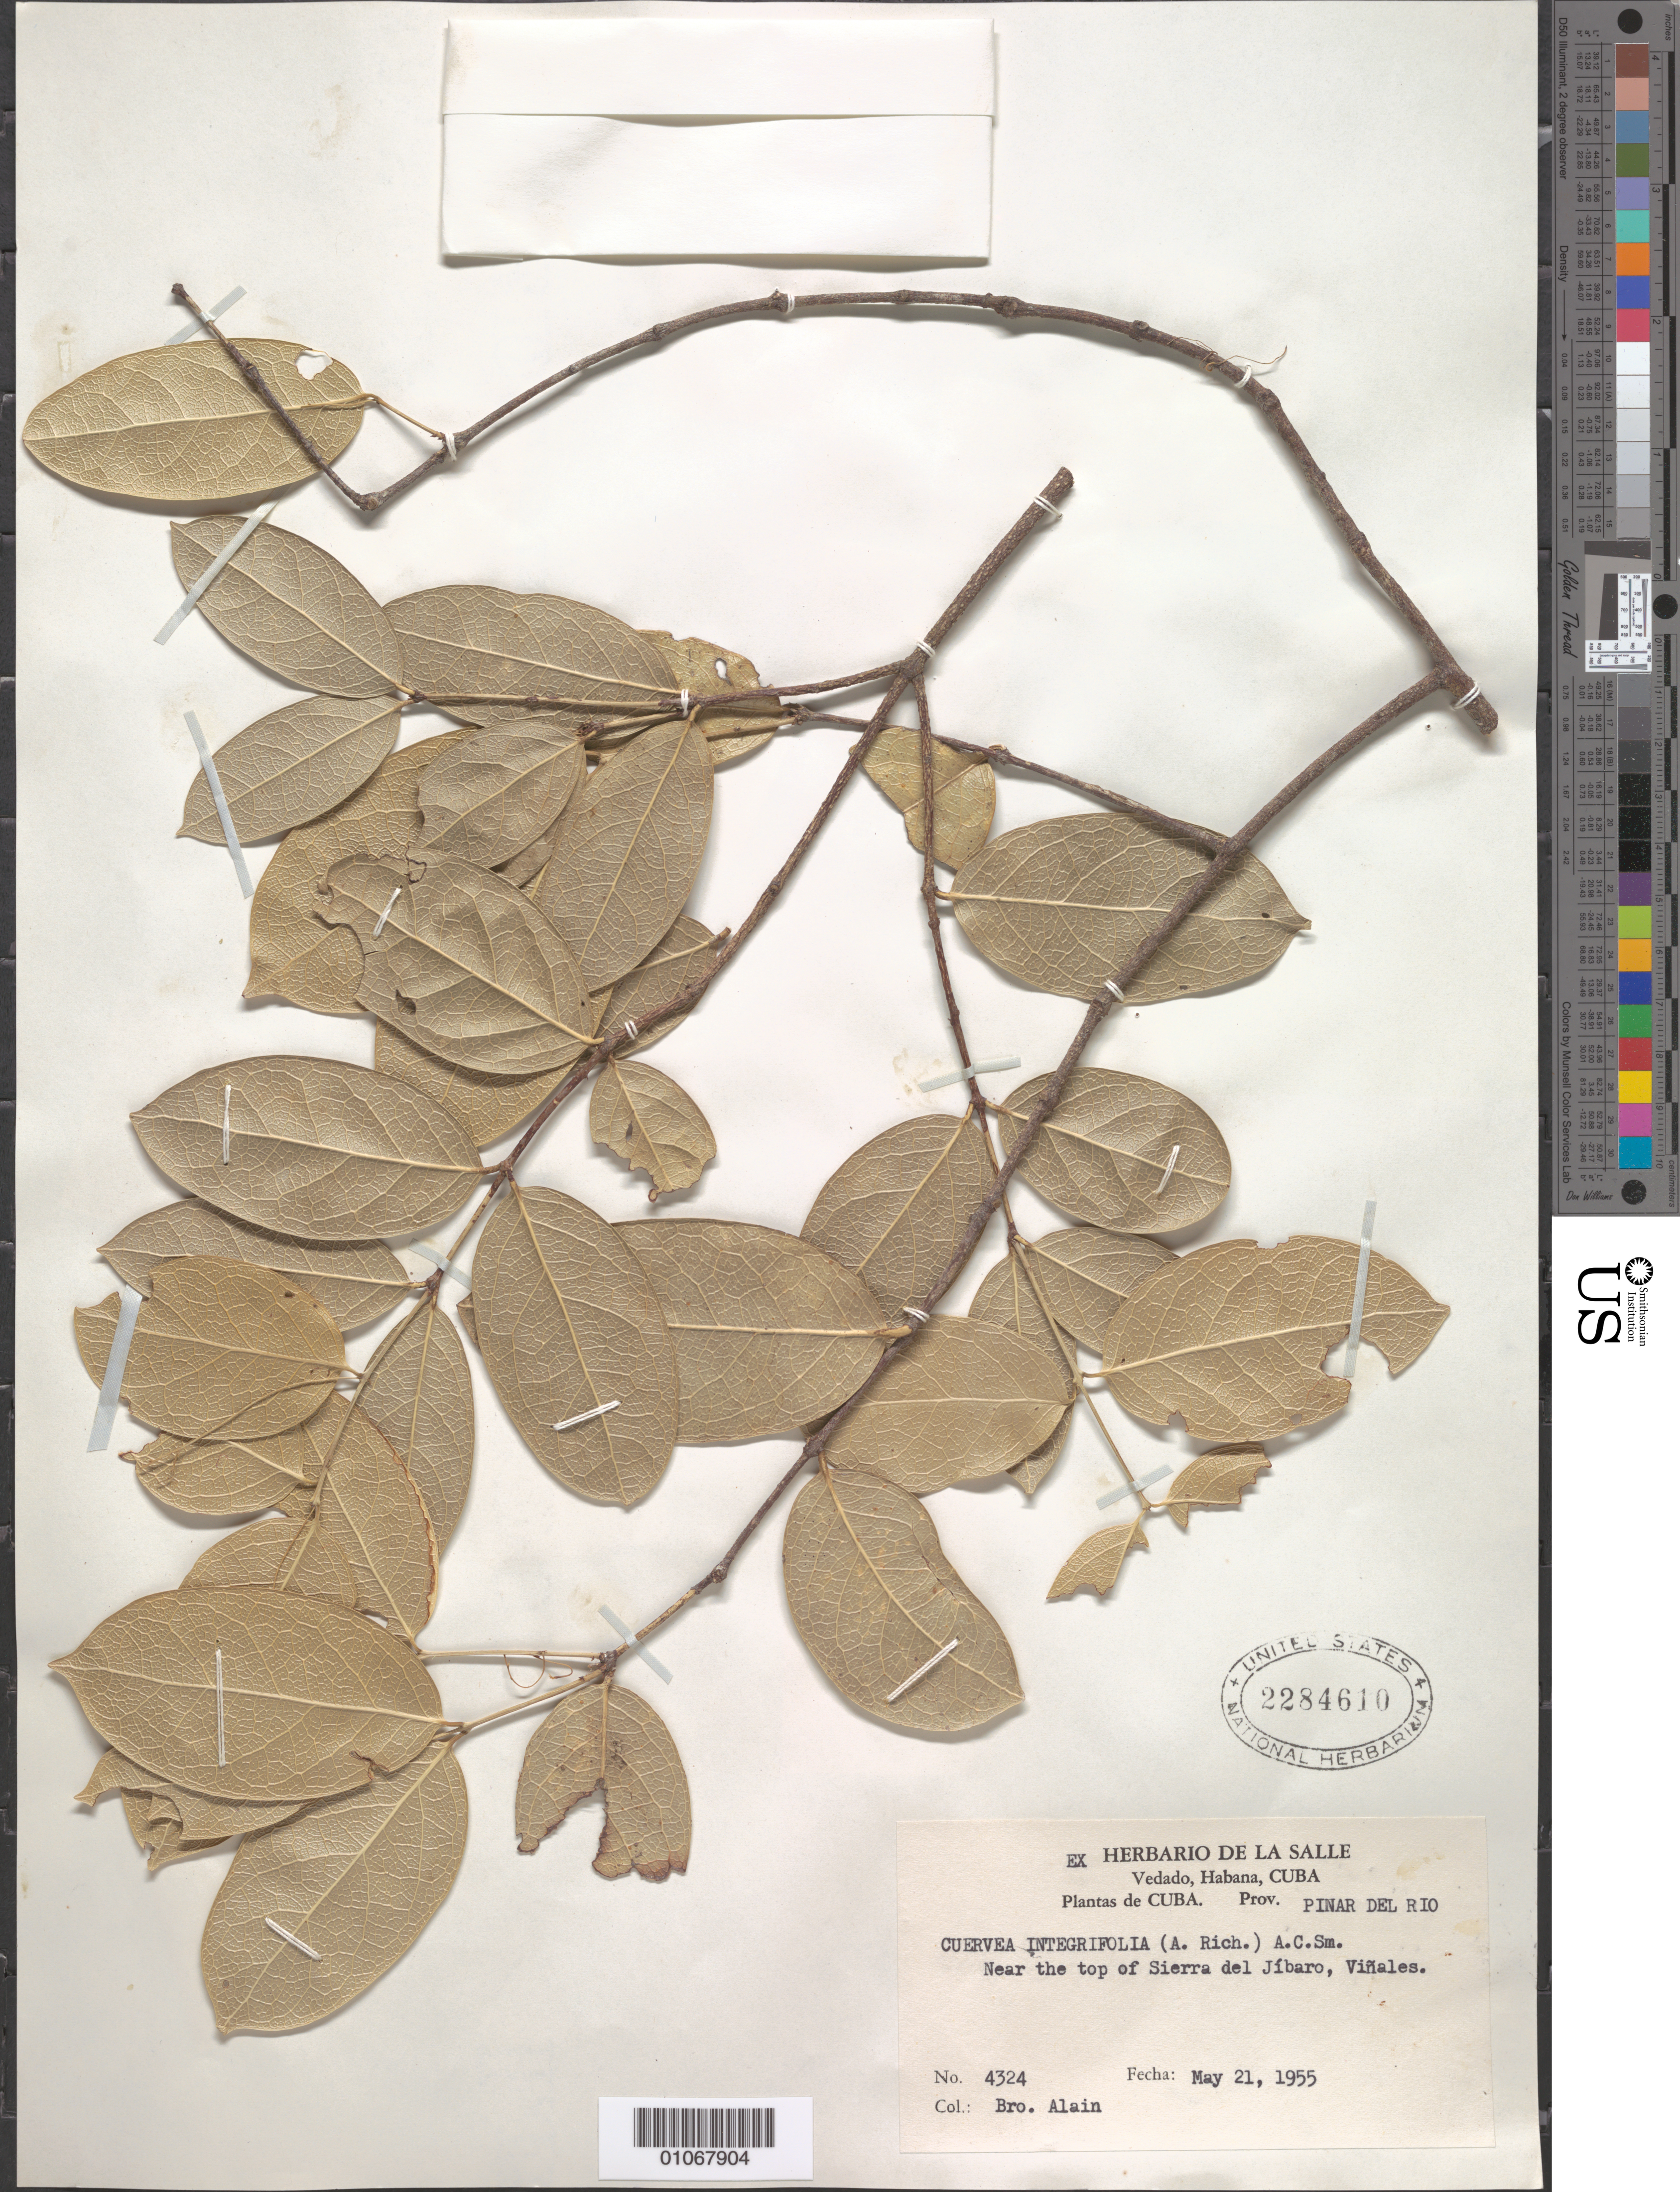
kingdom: Plantae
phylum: Tracheophyta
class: Magnoliopsida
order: Celastrales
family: Celastraceae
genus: Cuervea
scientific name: Cuervea integrifolia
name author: (A. Rich.) A.C. Sm.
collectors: A. H. Liogier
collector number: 4324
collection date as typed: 21 May 1955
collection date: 1955-05-21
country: Cuba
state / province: Pinar del Rio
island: Cuba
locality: Near the top of Sierra del Jibaro, Vinales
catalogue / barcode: US 2284610